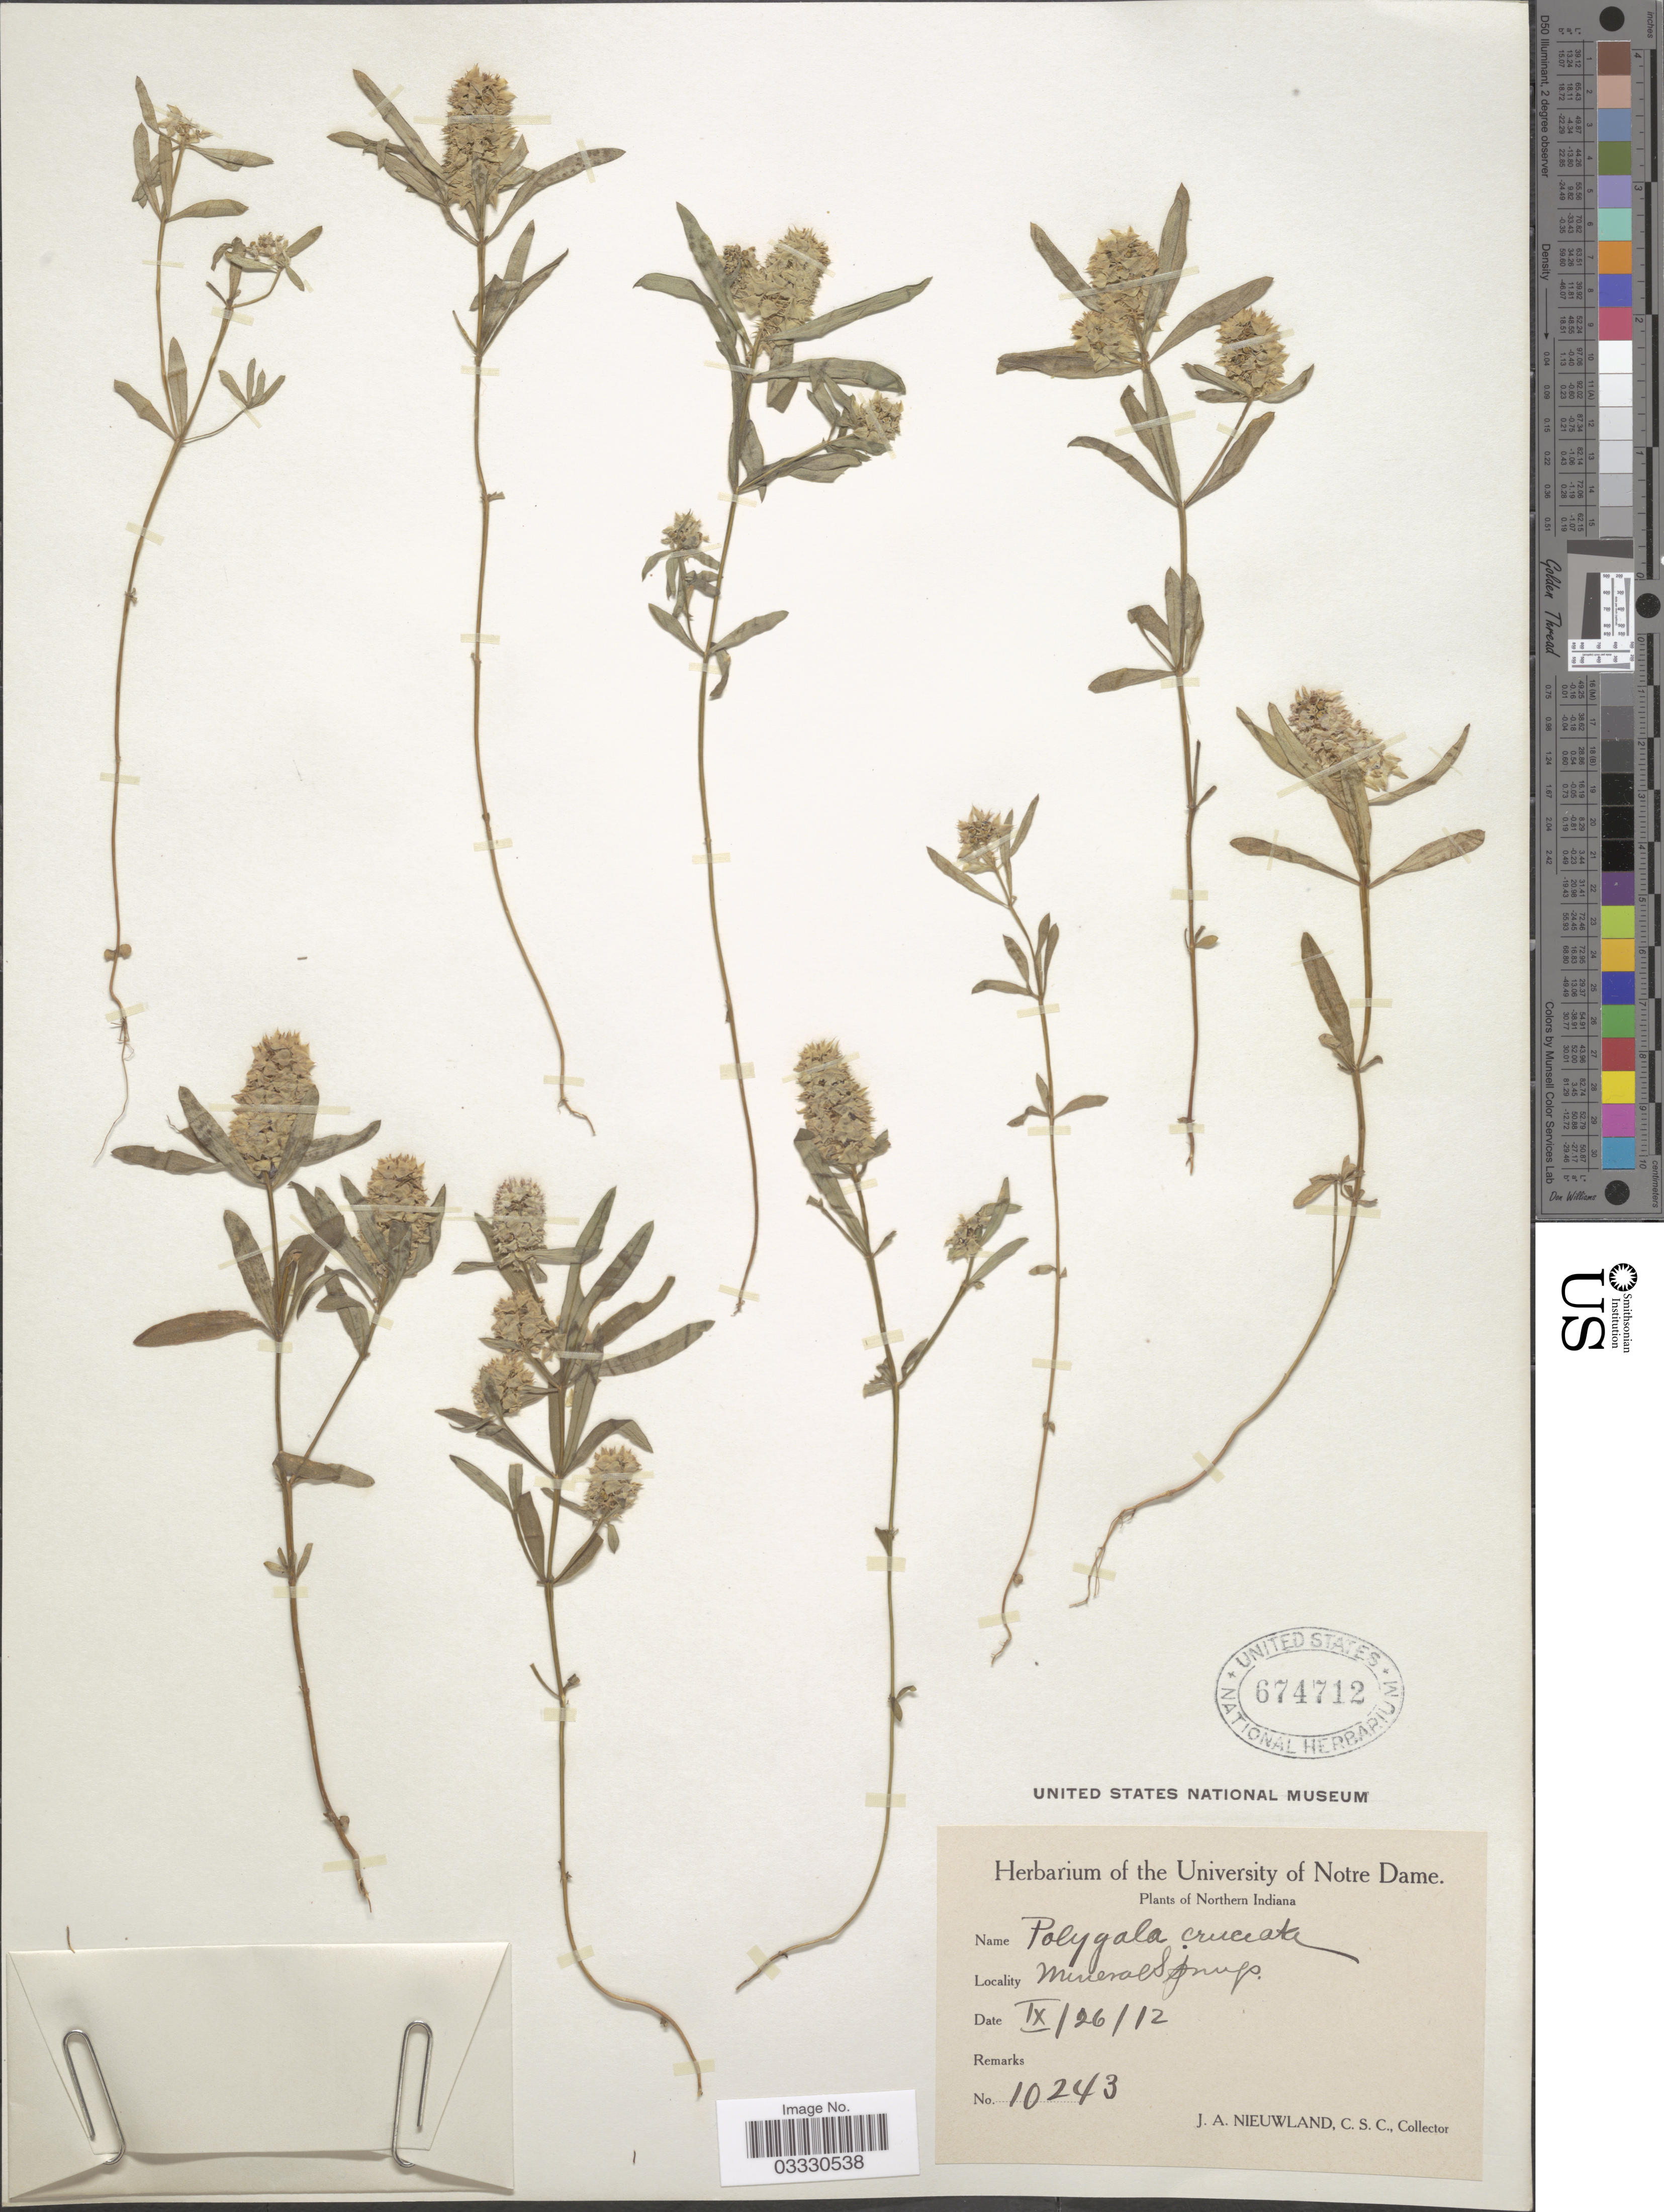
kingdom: Plantae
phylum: Tracheophyta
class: Magnoliopsida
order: Fabales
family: Polygalaceae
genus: Polygala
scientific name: Polygala cruciata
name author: L.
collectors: J. A. Nieuwland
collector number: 10243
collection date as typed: Transcribed d/m/y: 26/9/12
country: United States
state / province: Indiana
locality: Northern Indiana. Mineral Springs.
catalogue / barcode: US 674712